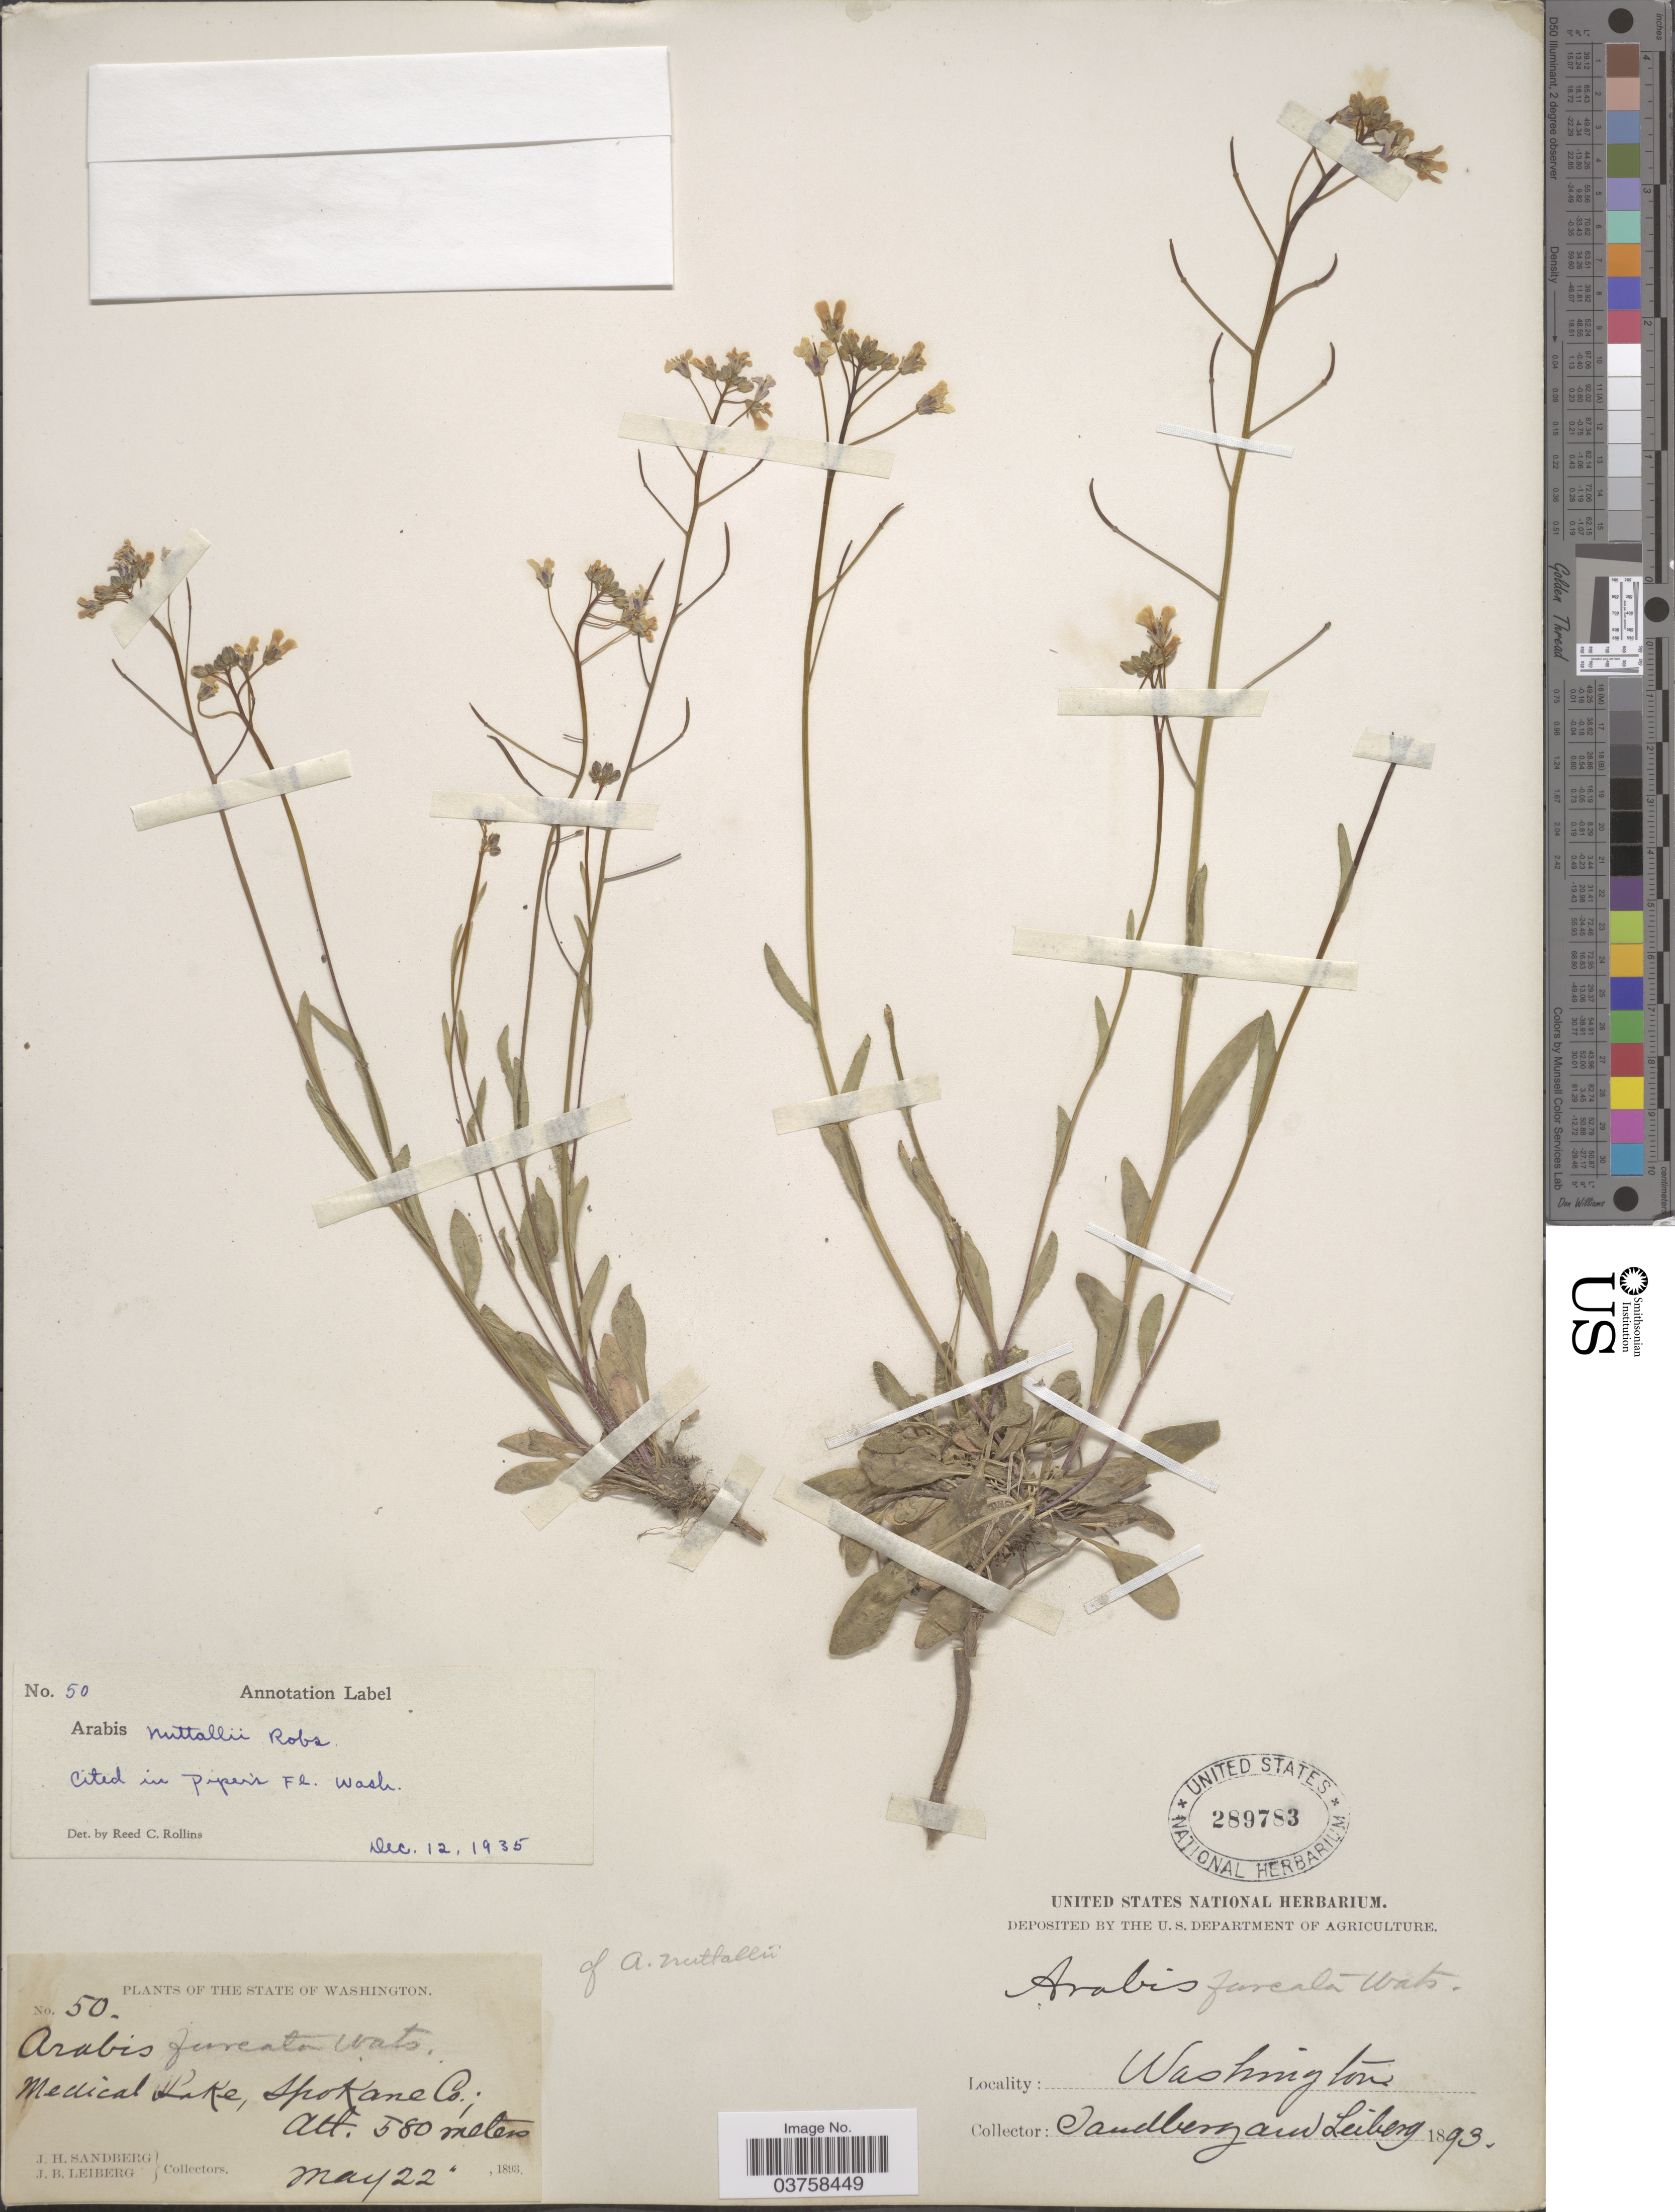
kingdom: Plantae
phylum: Tracheophyta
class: Magnoliopsida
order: Brassicales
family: Brassicaceae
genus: Arabis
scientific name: Arabis nuttallii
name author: B.L. Rob.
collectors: J. H. Sandberg & J. B. Leiberg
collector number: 50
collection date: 1893-05-22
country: United States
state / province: Washington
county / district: Spokane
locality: Medical Lake, Spokane Co.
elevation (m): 580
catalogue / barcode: US 289783